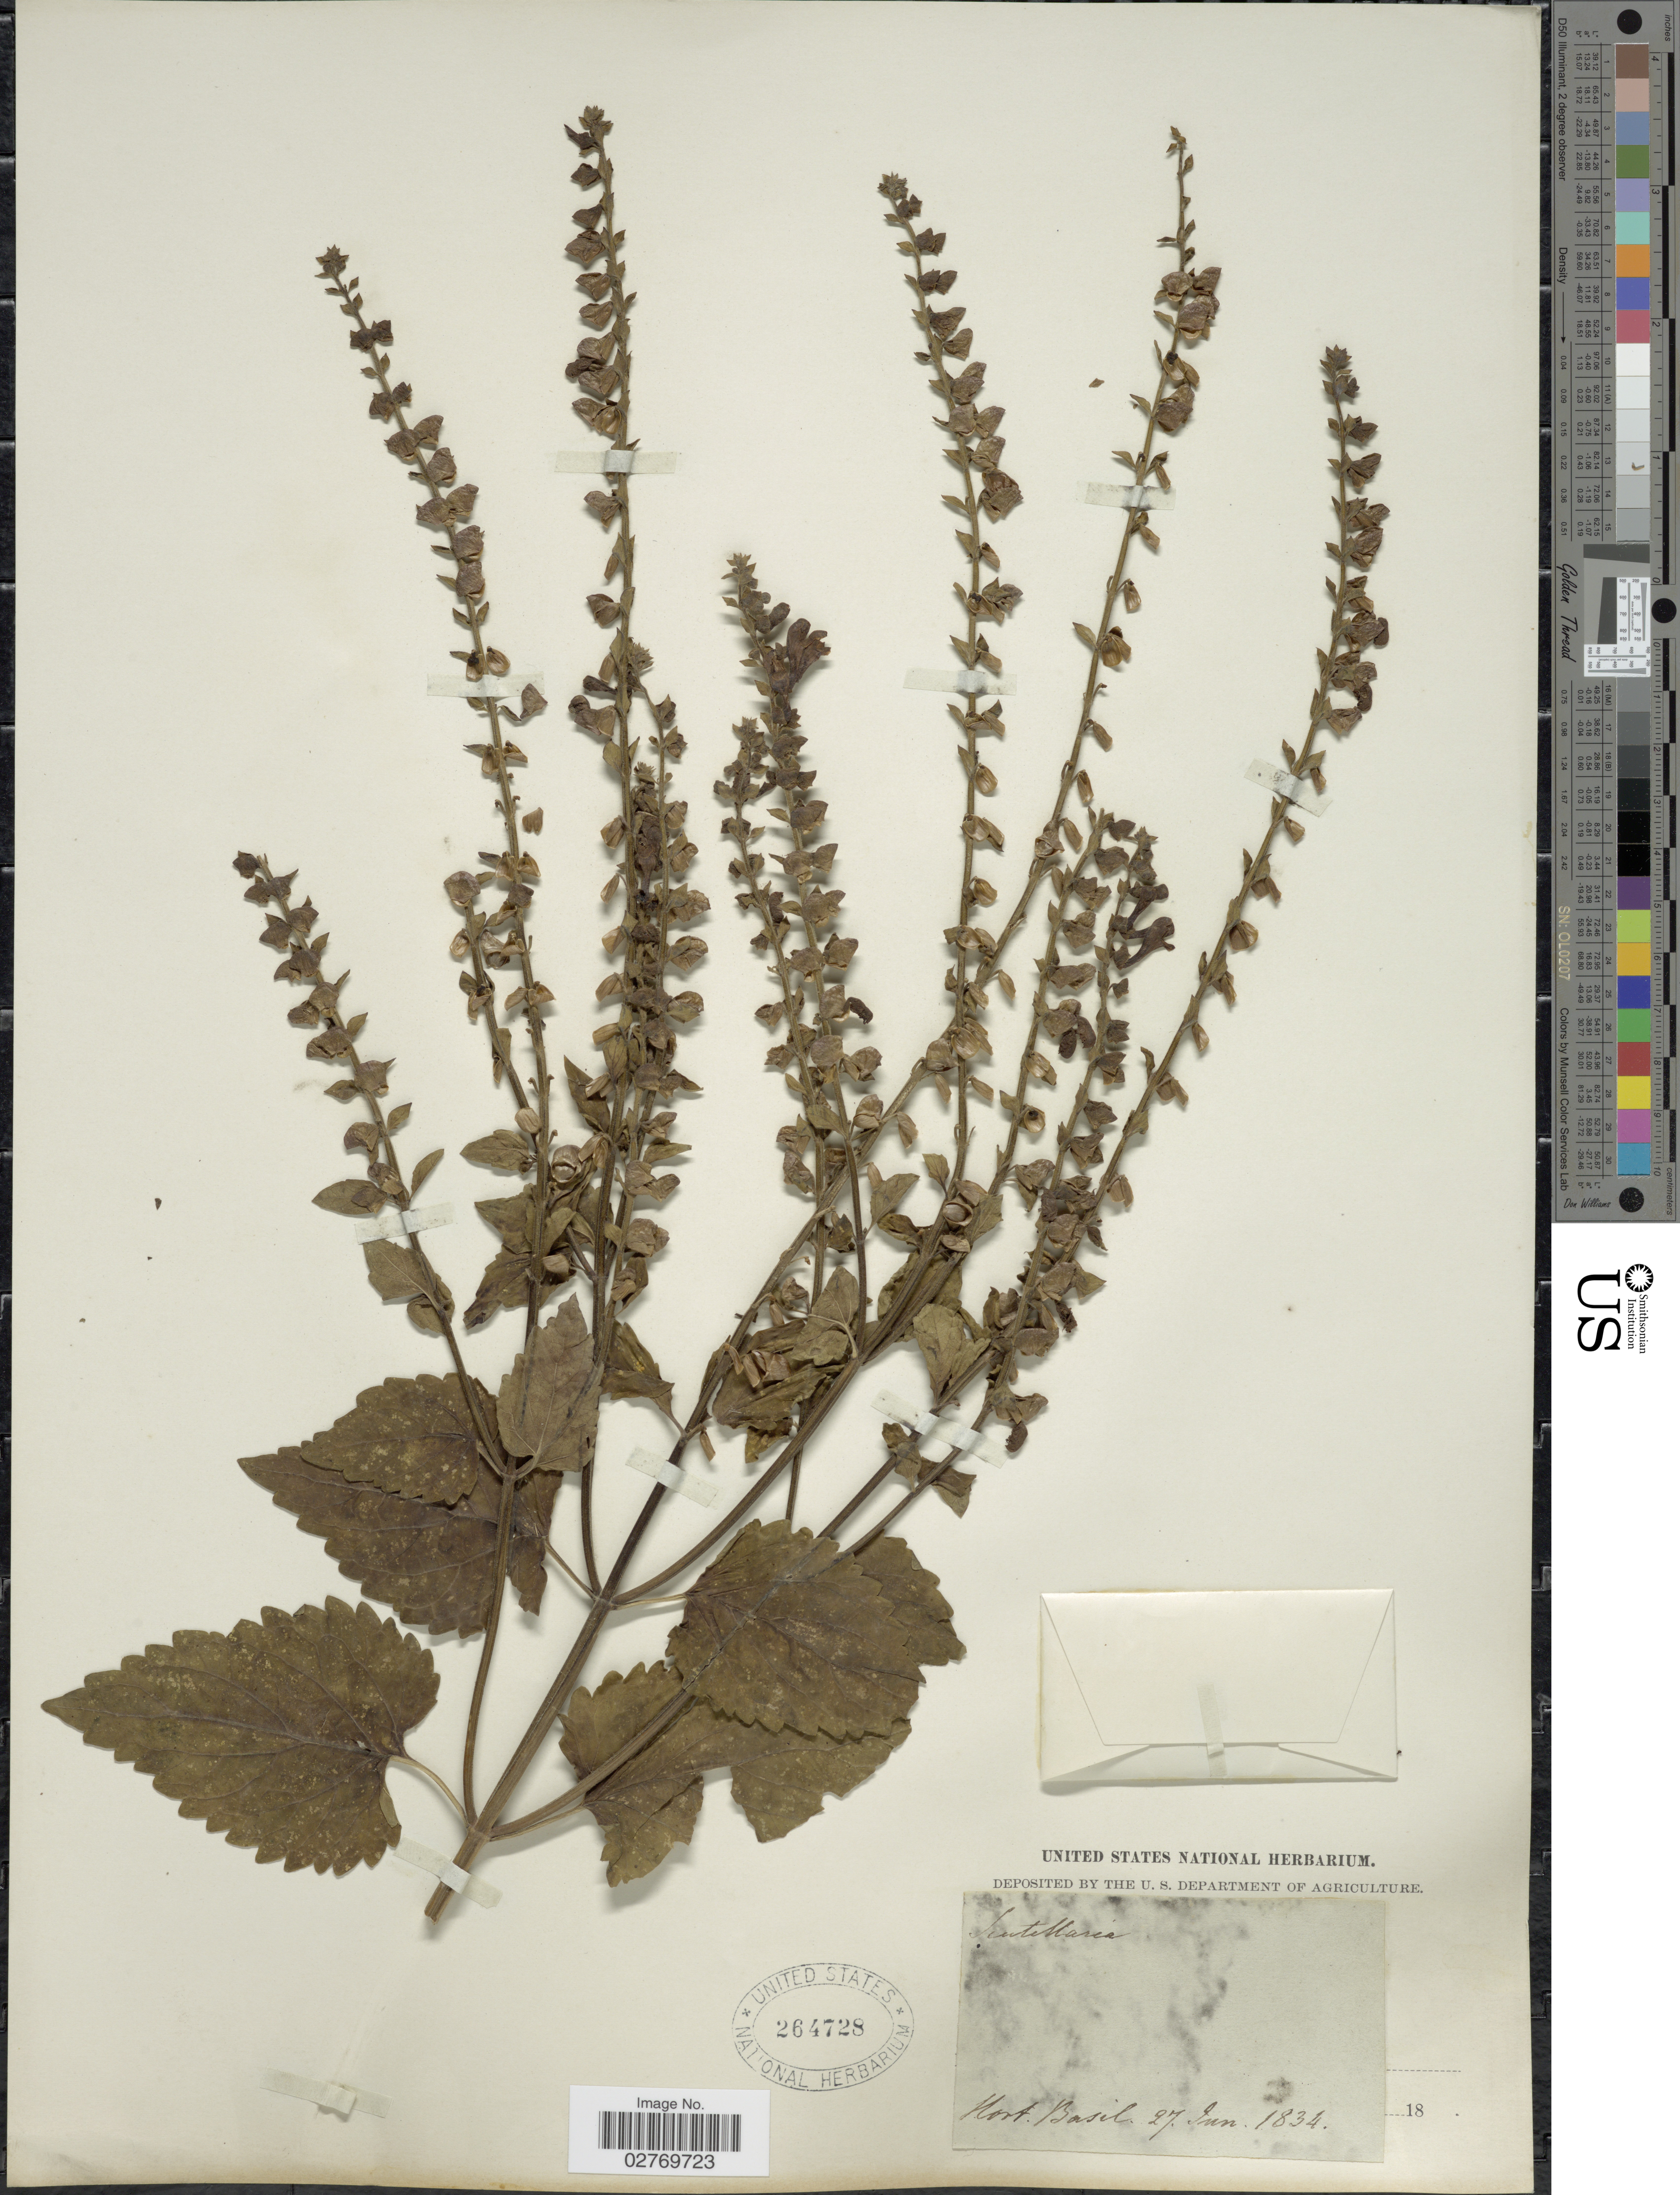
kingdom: Plantae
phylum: Tracheophyta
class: Magnoliopsida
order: Lamiales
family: Lamiaceae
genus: Scutellaria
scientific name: Scutellaria altissima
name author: L.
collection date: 1834-06-27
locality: Hort. Basil.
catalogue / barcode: US 264728